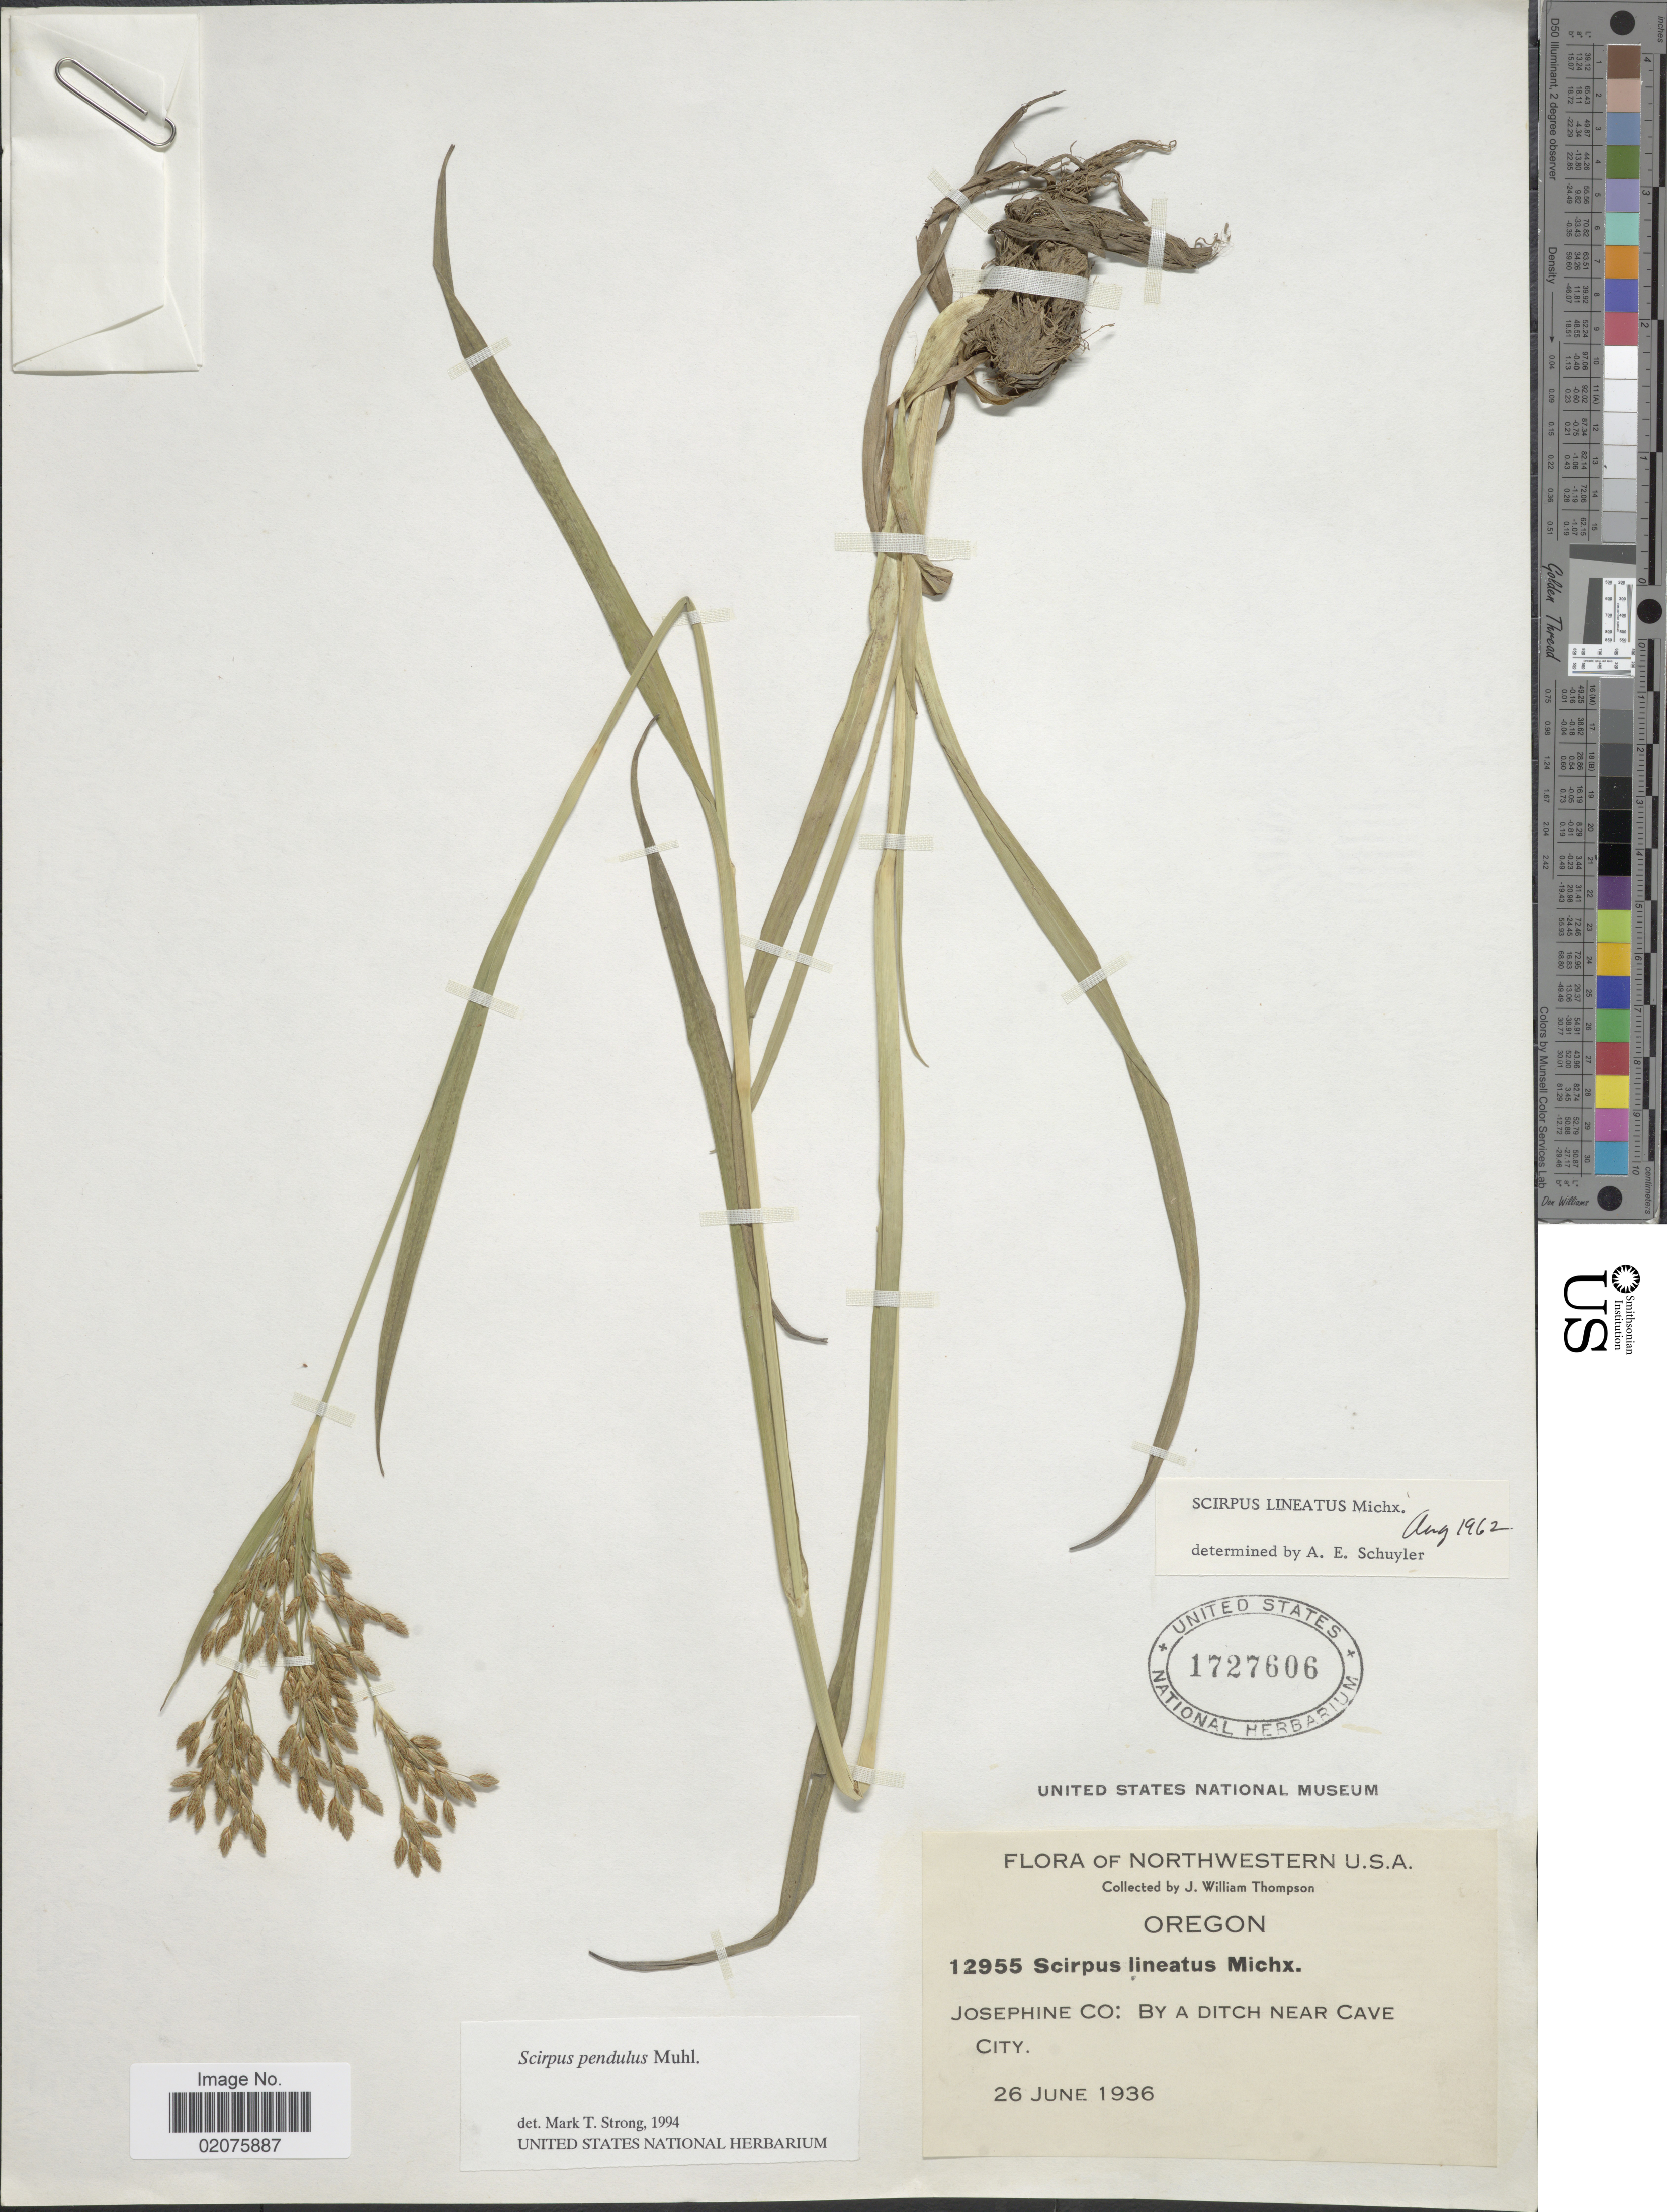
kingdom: Plantae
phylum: Tracheophyta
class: Liliopsida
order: Poales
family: Cyperaceae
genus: Scirpus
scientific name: Scirpus pendulus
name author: Muhl.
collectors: J. W. Thompson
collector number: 12955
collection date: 1936-06-26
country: United States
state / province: Oregon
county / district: Josephine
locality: Northwestern U.S.A. Josephine Co: by a ditch near Cave City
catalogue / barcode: US 1727606